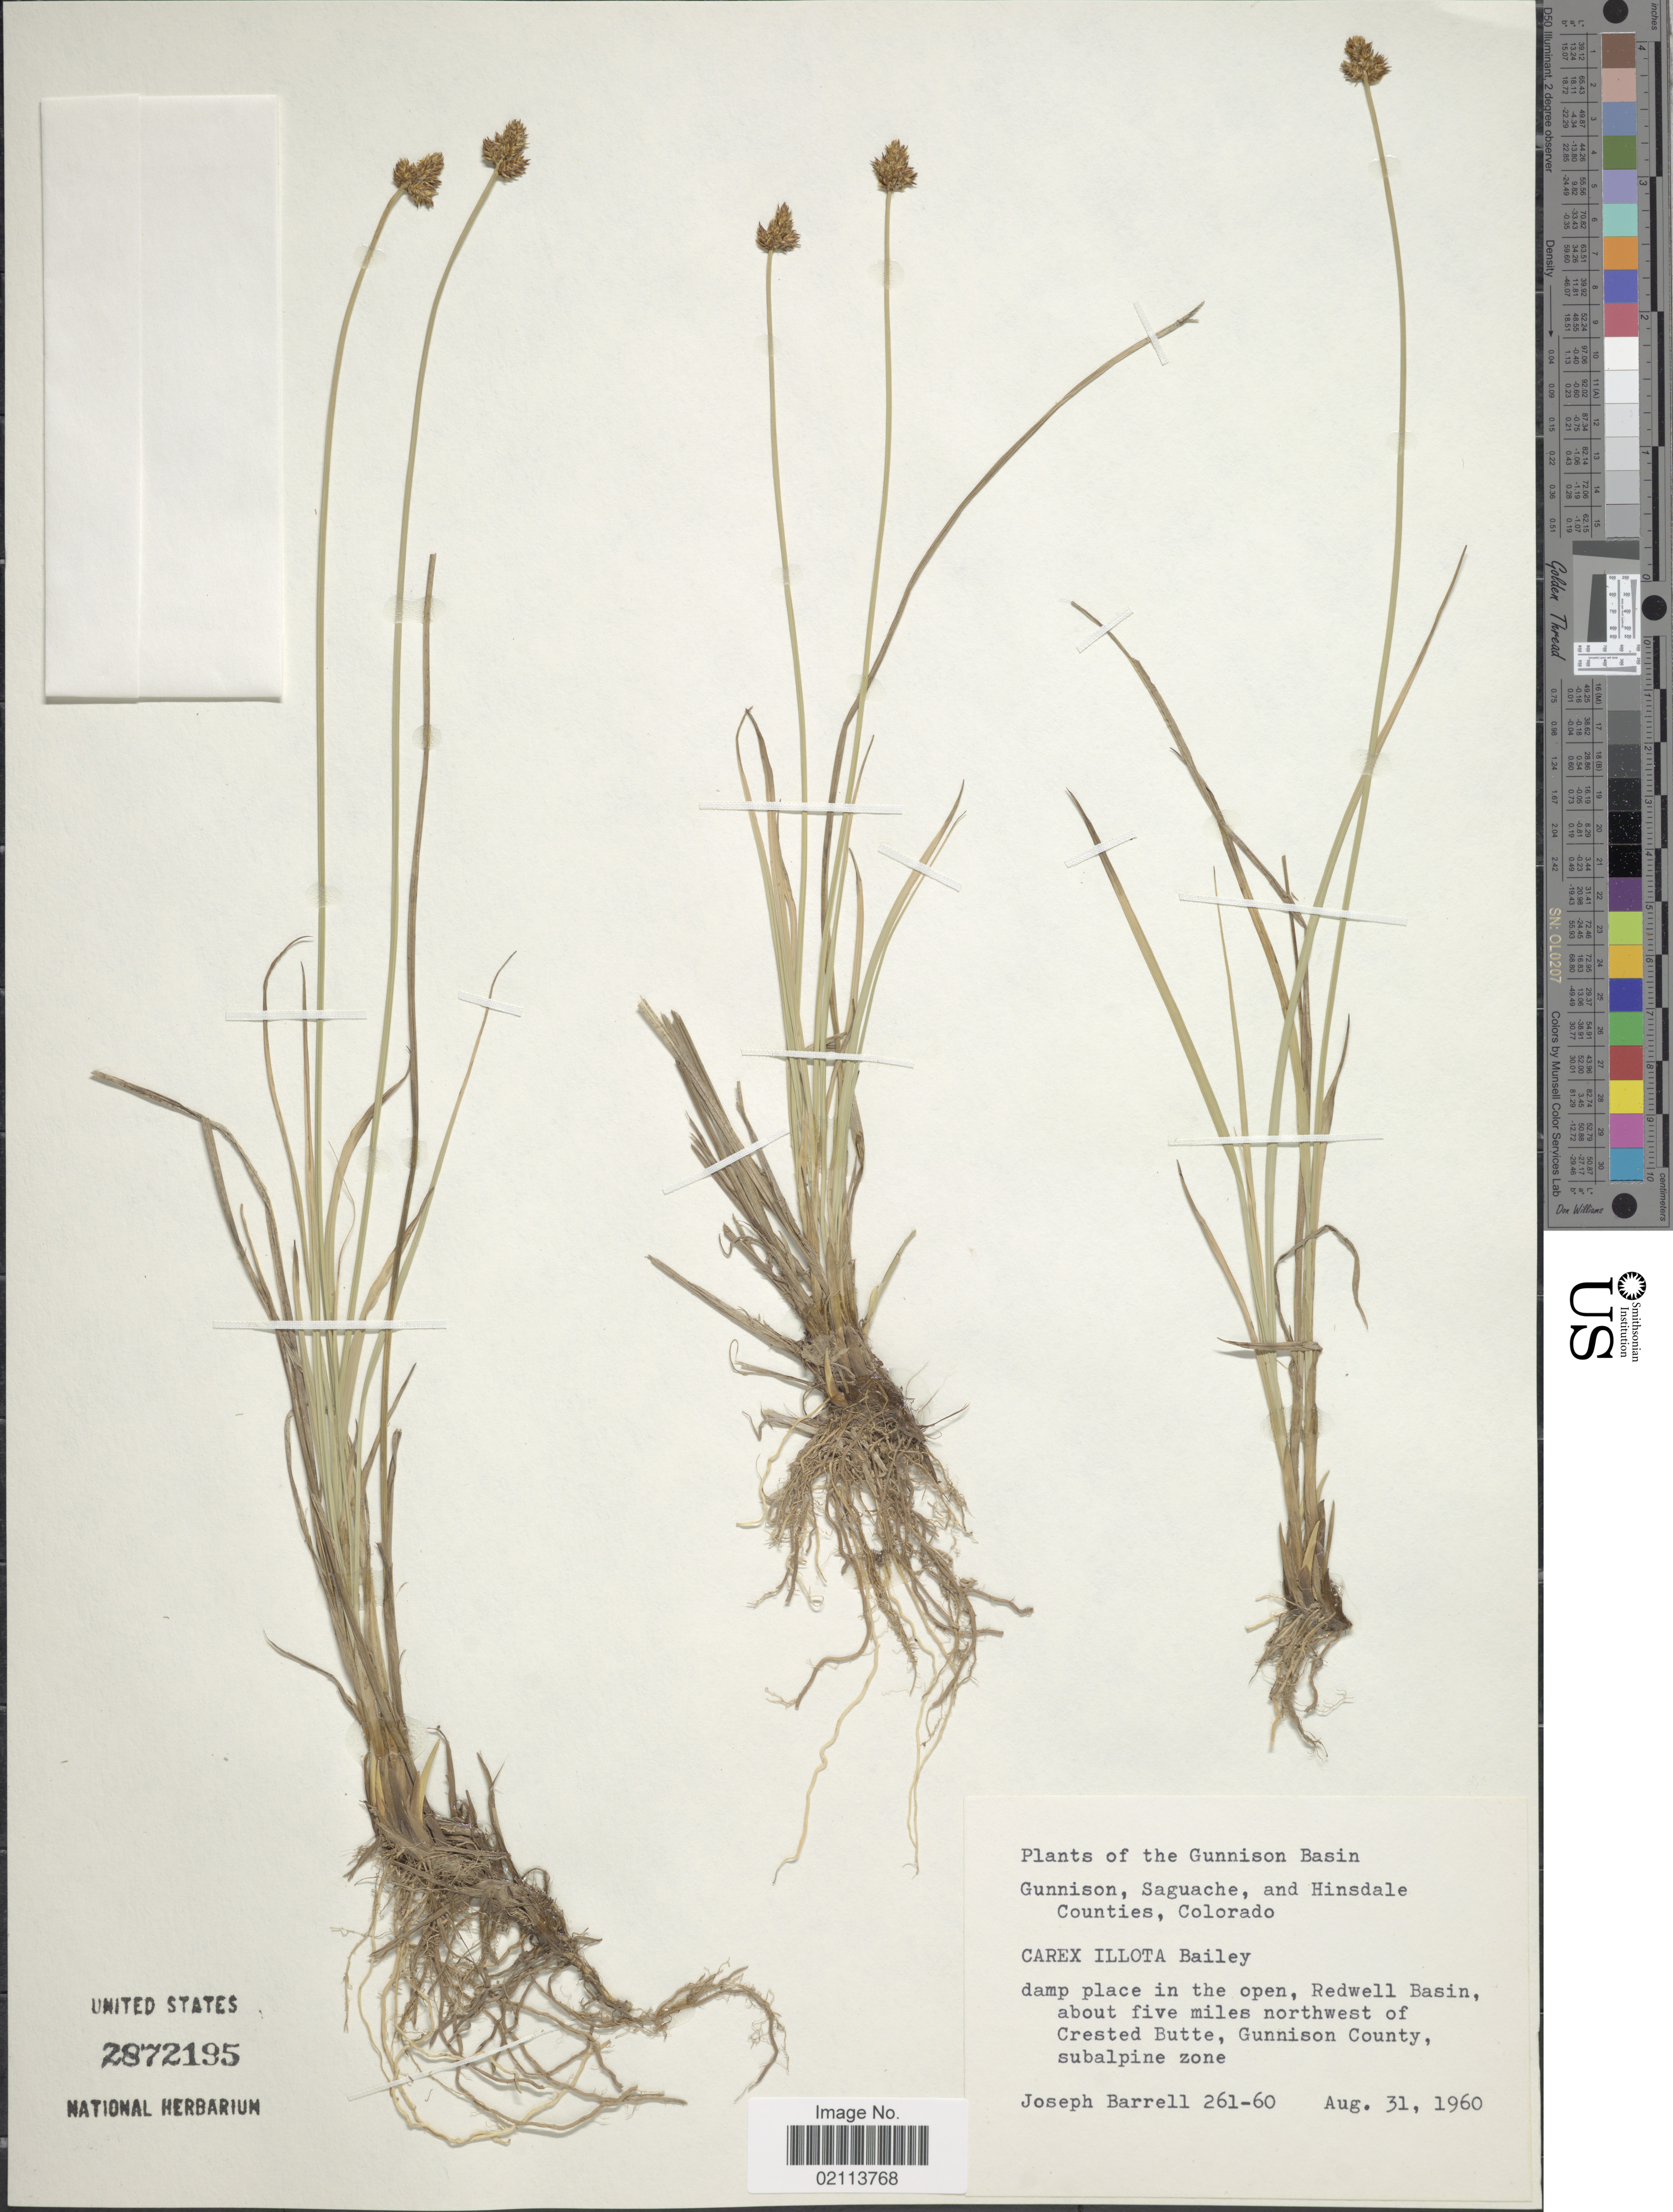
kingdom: Plantae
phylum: Tracheophyta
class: Liliopsida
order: Poales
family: Cyperaceae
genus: Carex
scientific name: Carex illota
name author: L.H. Bailey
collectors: J. Barrell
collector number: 261-60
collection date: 1960-08-31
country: United States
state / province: Colorado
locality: The Gunnison Basin, Gunnison, Saguache, and Hinsdale Counties, Colorado, damp place in the open, Redwell, Basin, about five miles northwest of Crested Butte, Gunnison County, subalpine zone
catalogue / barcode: US 2872195